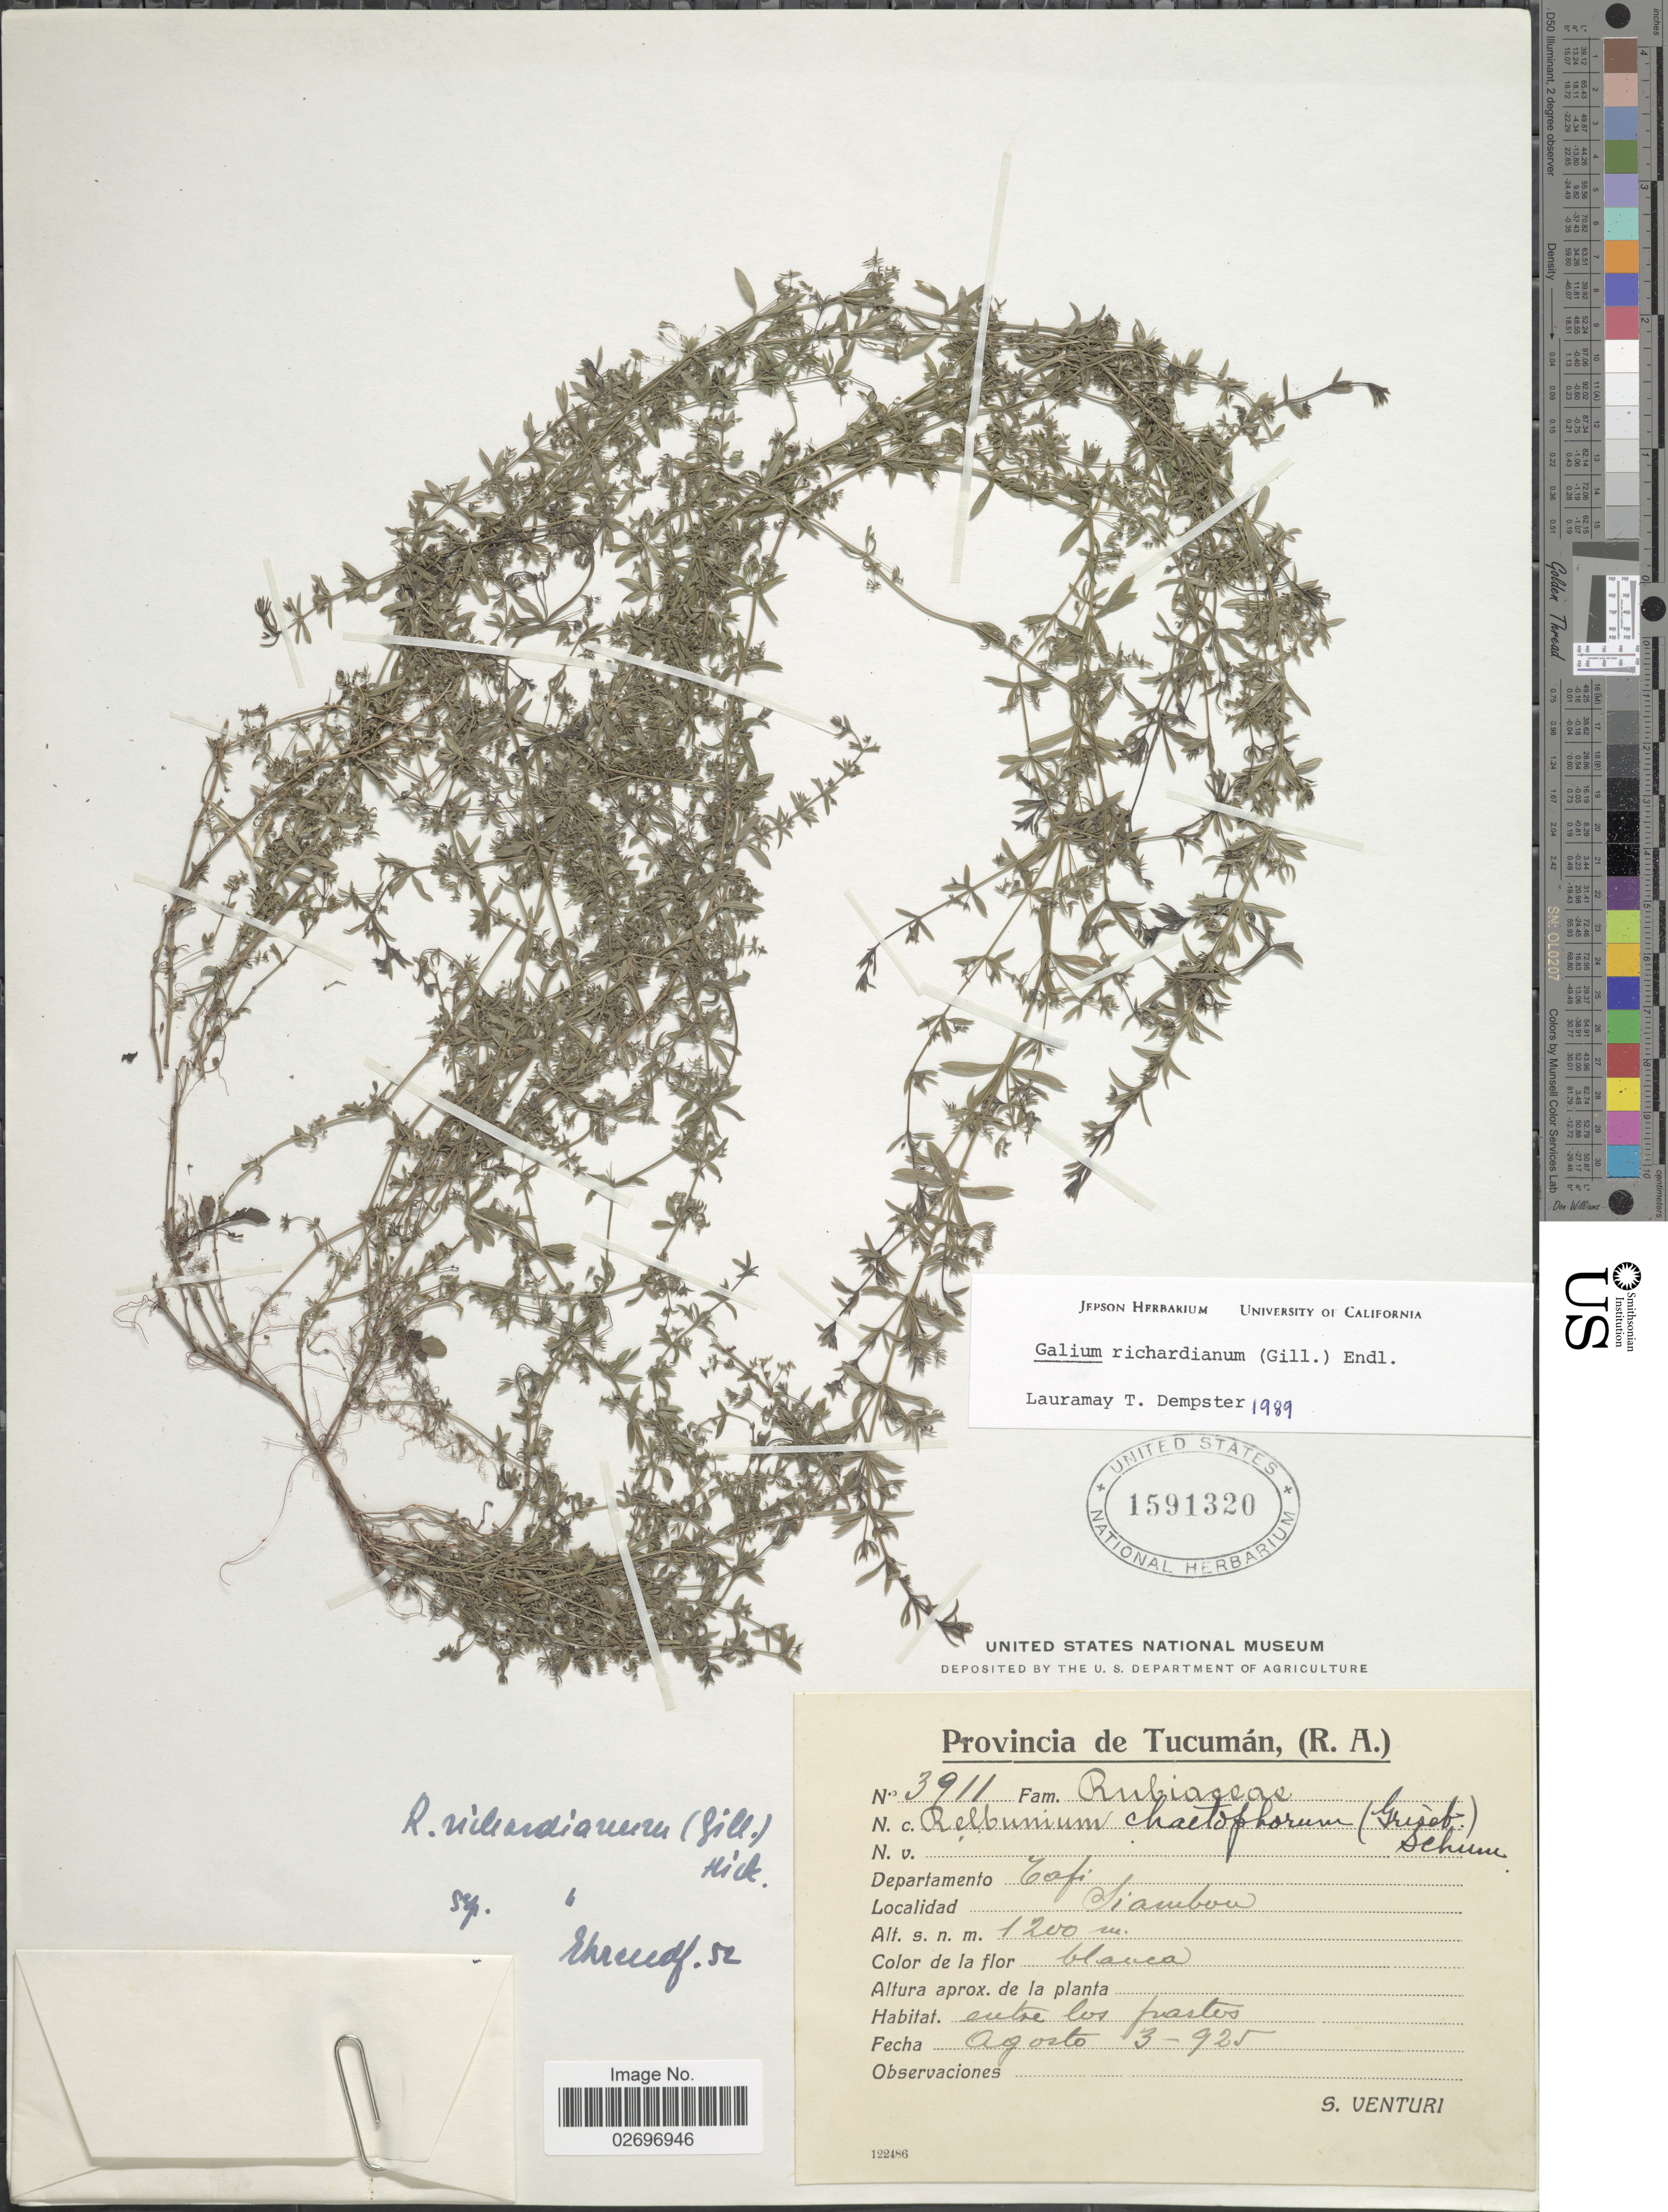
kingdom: Plantae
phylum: Tracheophyta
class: Magnoliopsida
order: Gentianales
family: Rubiaceae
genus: Galium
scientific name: Galium richardianum subsp. richardianum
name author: (Gillies ex Hook. & Arn.) Endl. ex Walp.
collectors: S. Venturi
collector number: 3911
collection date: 1925-08-03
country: Argentina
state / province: Tucuman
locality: Provincia de Tucuman, (R.A.), Departamento Tafi, Siambon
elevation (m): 1200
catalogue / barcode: US 1591320